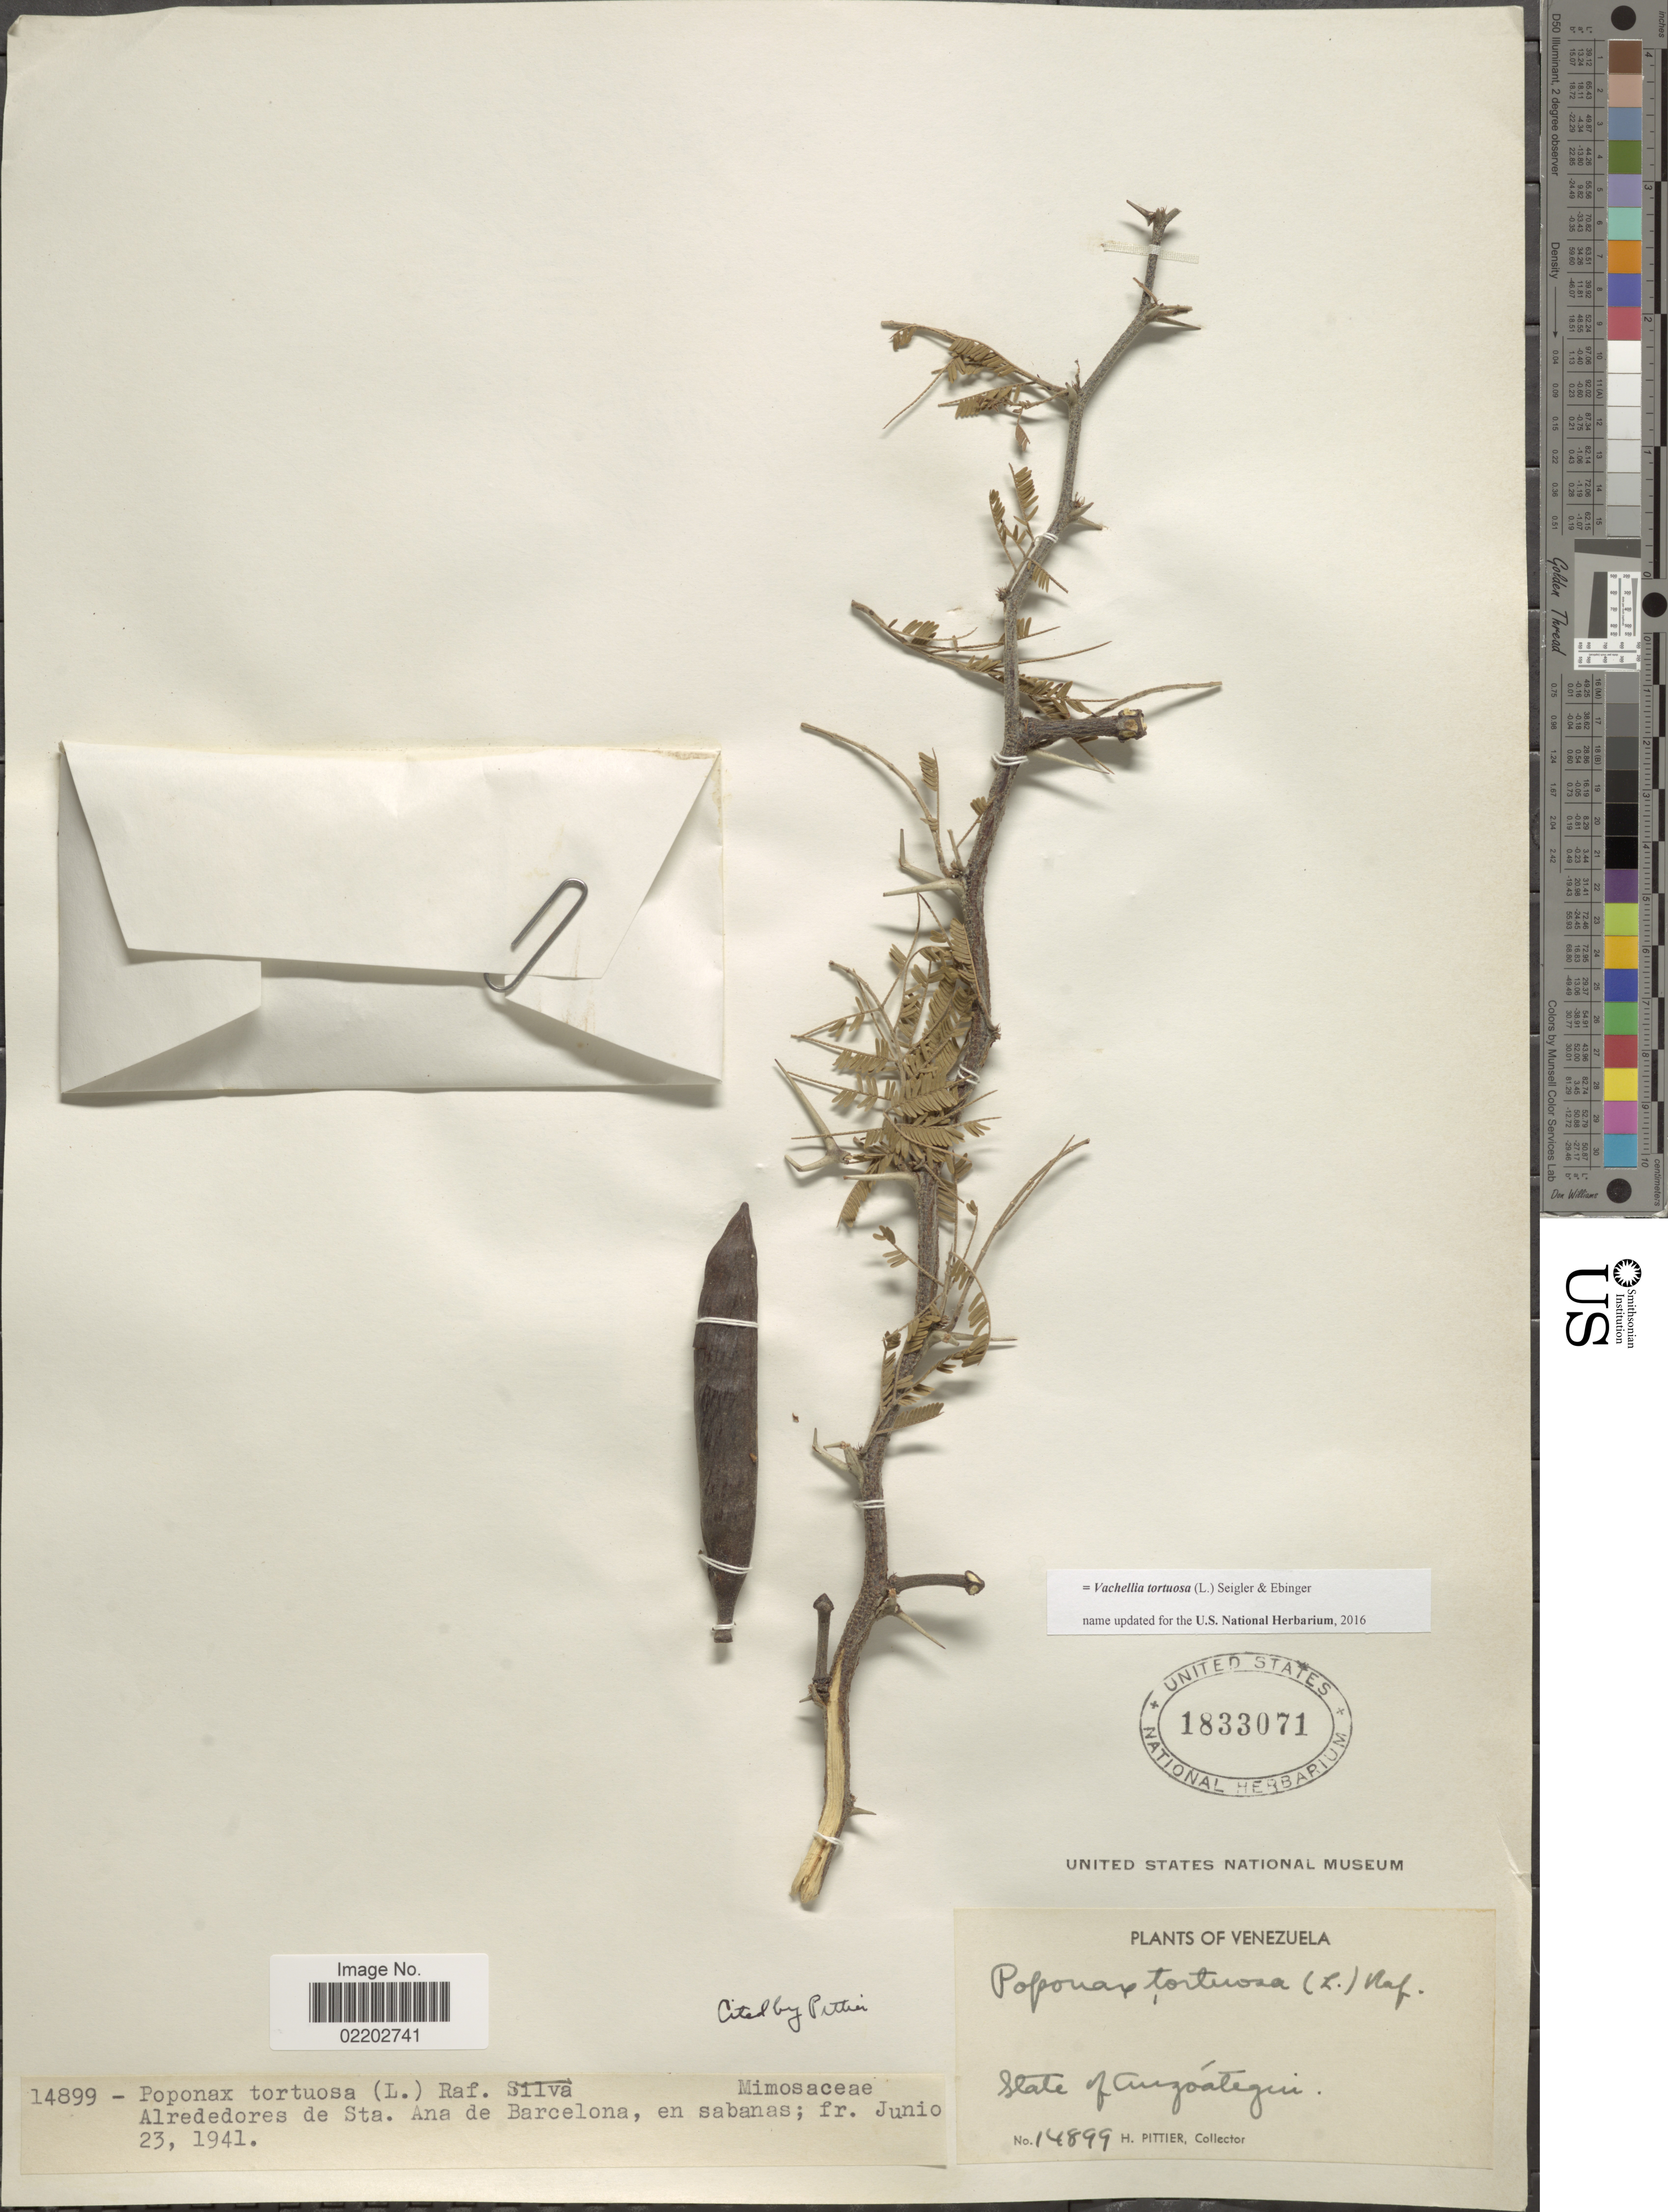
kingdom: Plantae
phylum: Tracheophyta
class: Magnoliopsida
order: Fabales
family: Fabaceae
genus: Vachellia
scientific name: Vachellia tortuosa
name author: (L.) Seigler & Ebinger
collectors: H. F. Pittier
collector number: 14899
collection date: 1941-06-23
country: Venezuela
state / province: Anzoategui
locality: Alrededores de Sta. Ana de Barcelona, en sabanas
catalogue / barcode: US 1833071